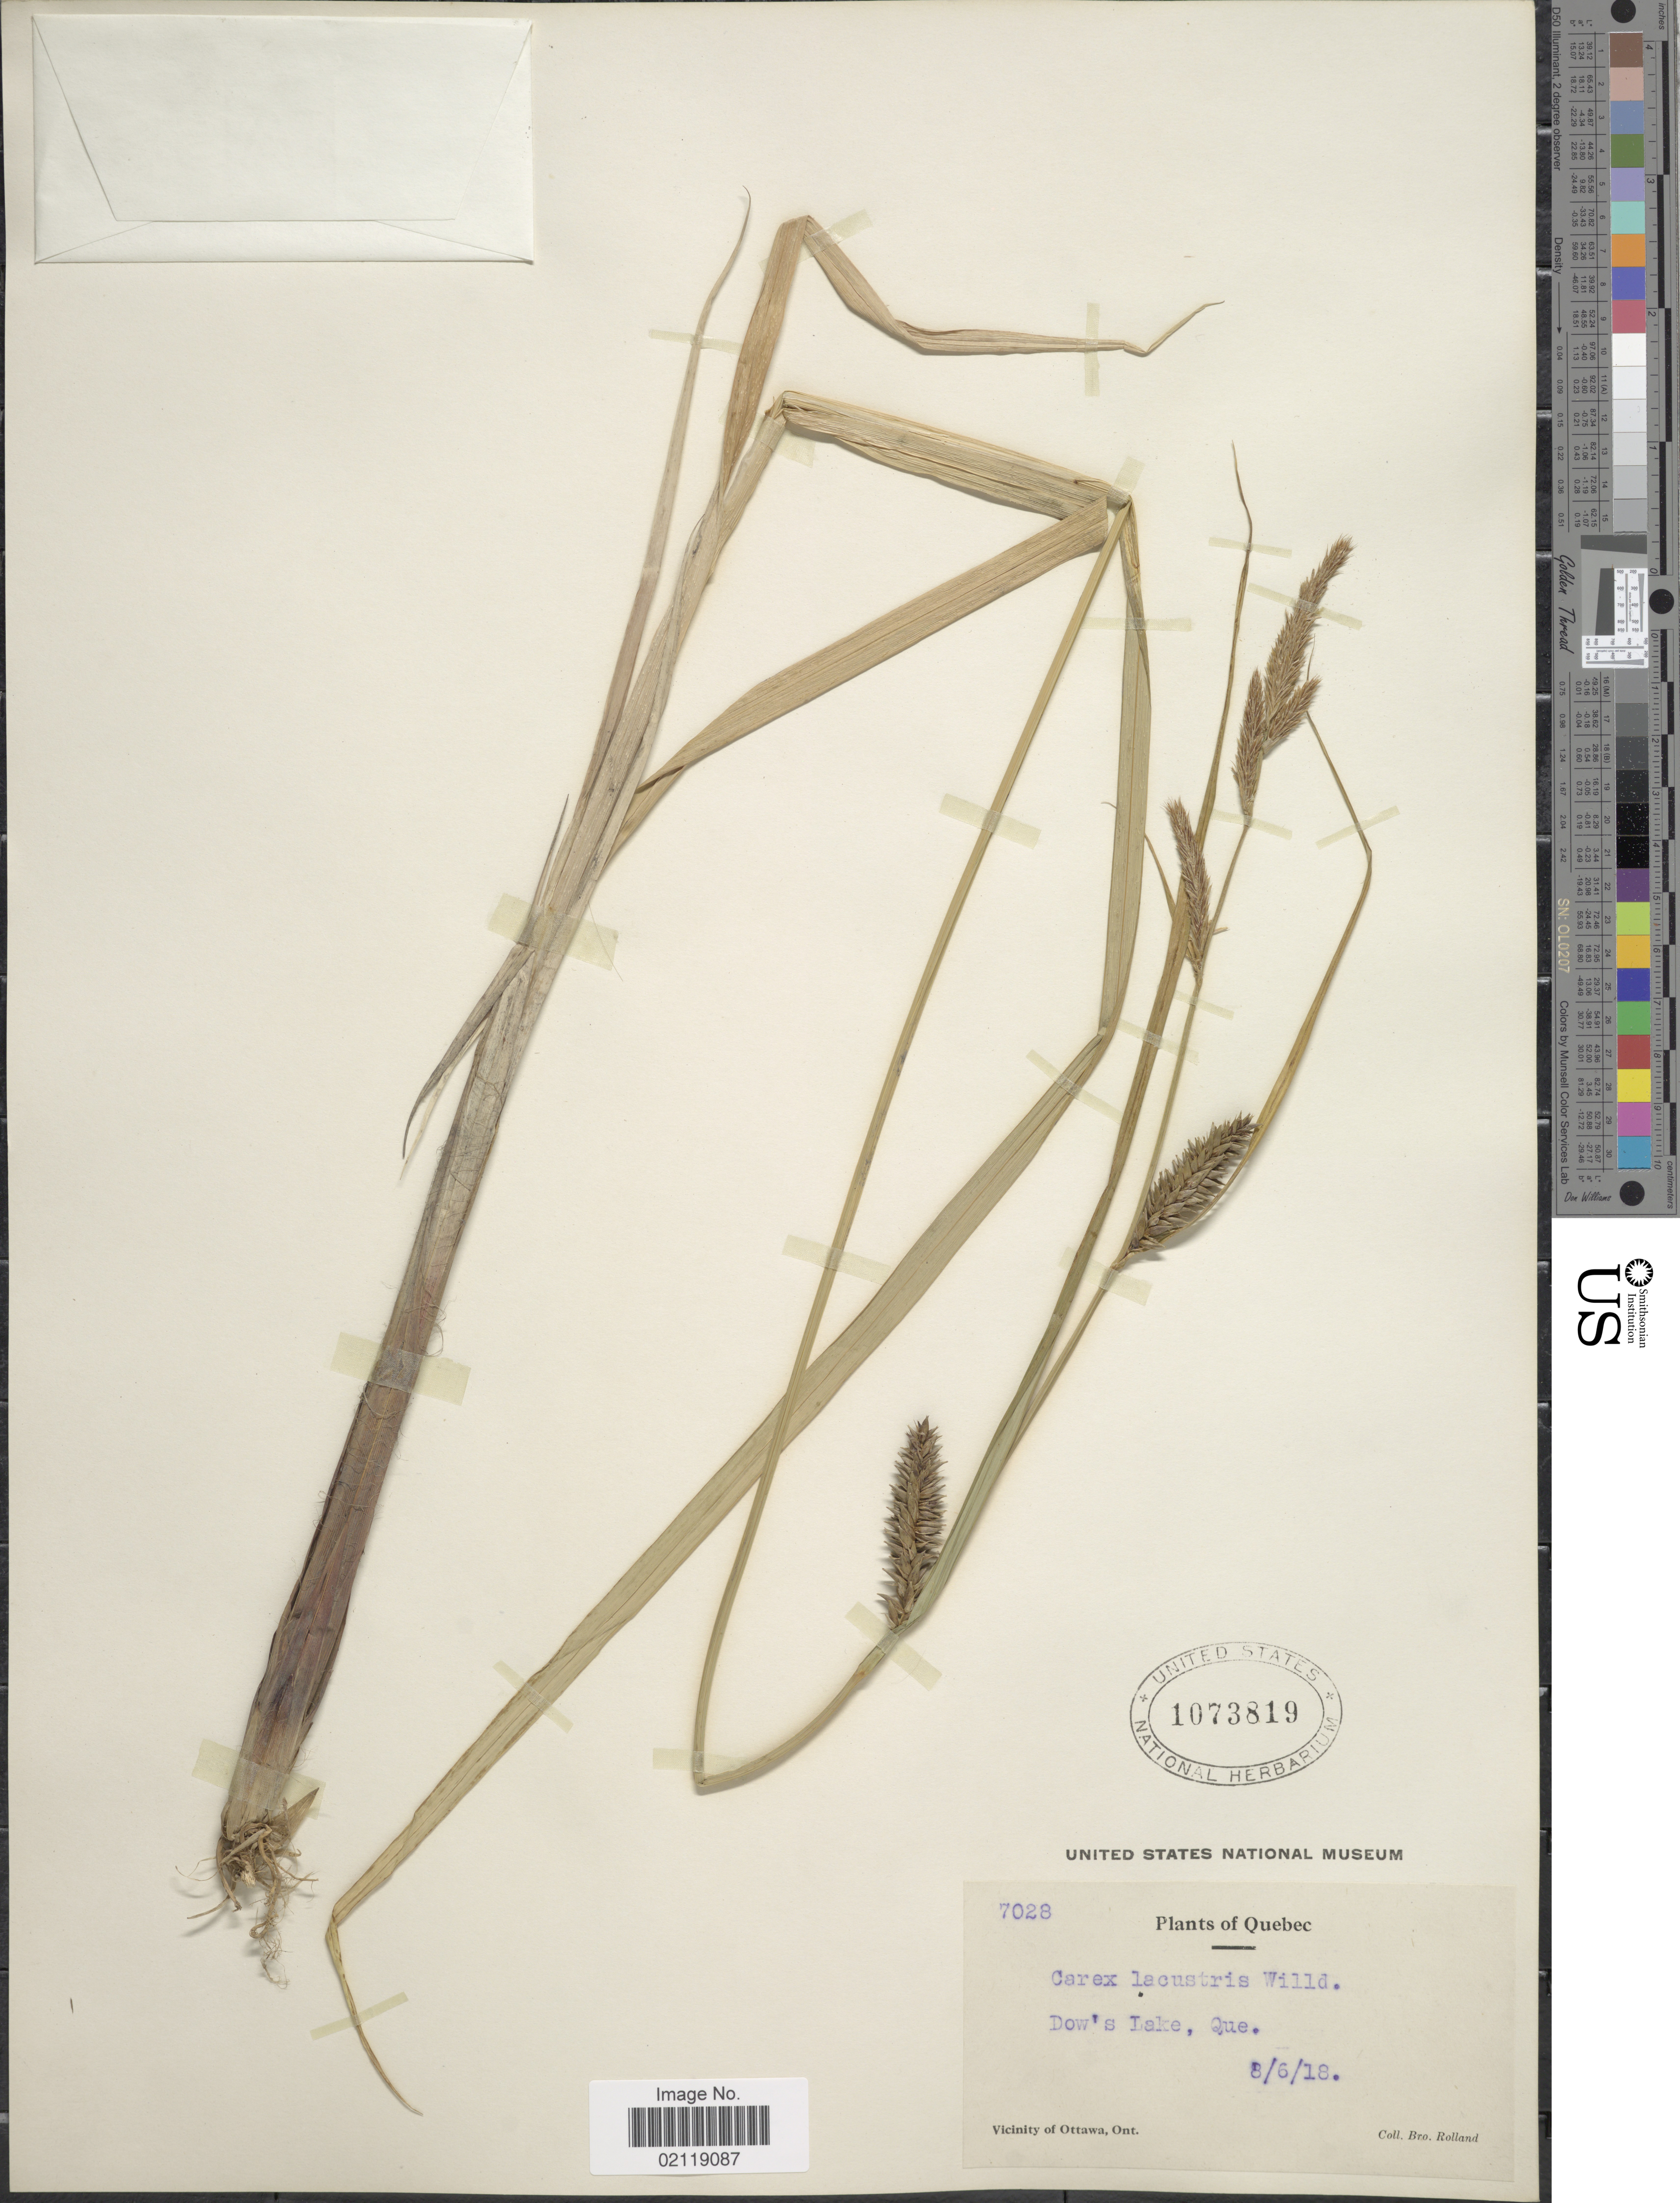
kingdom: Plantae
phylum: Tracheophyta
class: Liliopsida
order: Poales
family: Cyperaceae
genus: Carex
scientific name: Carex lacustris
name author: Willd.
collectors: B. Rolland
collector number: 7028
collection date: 1918-06-08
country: Canada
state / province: Quebec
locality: Dow's Lake, Que.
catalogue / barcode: US 1073819